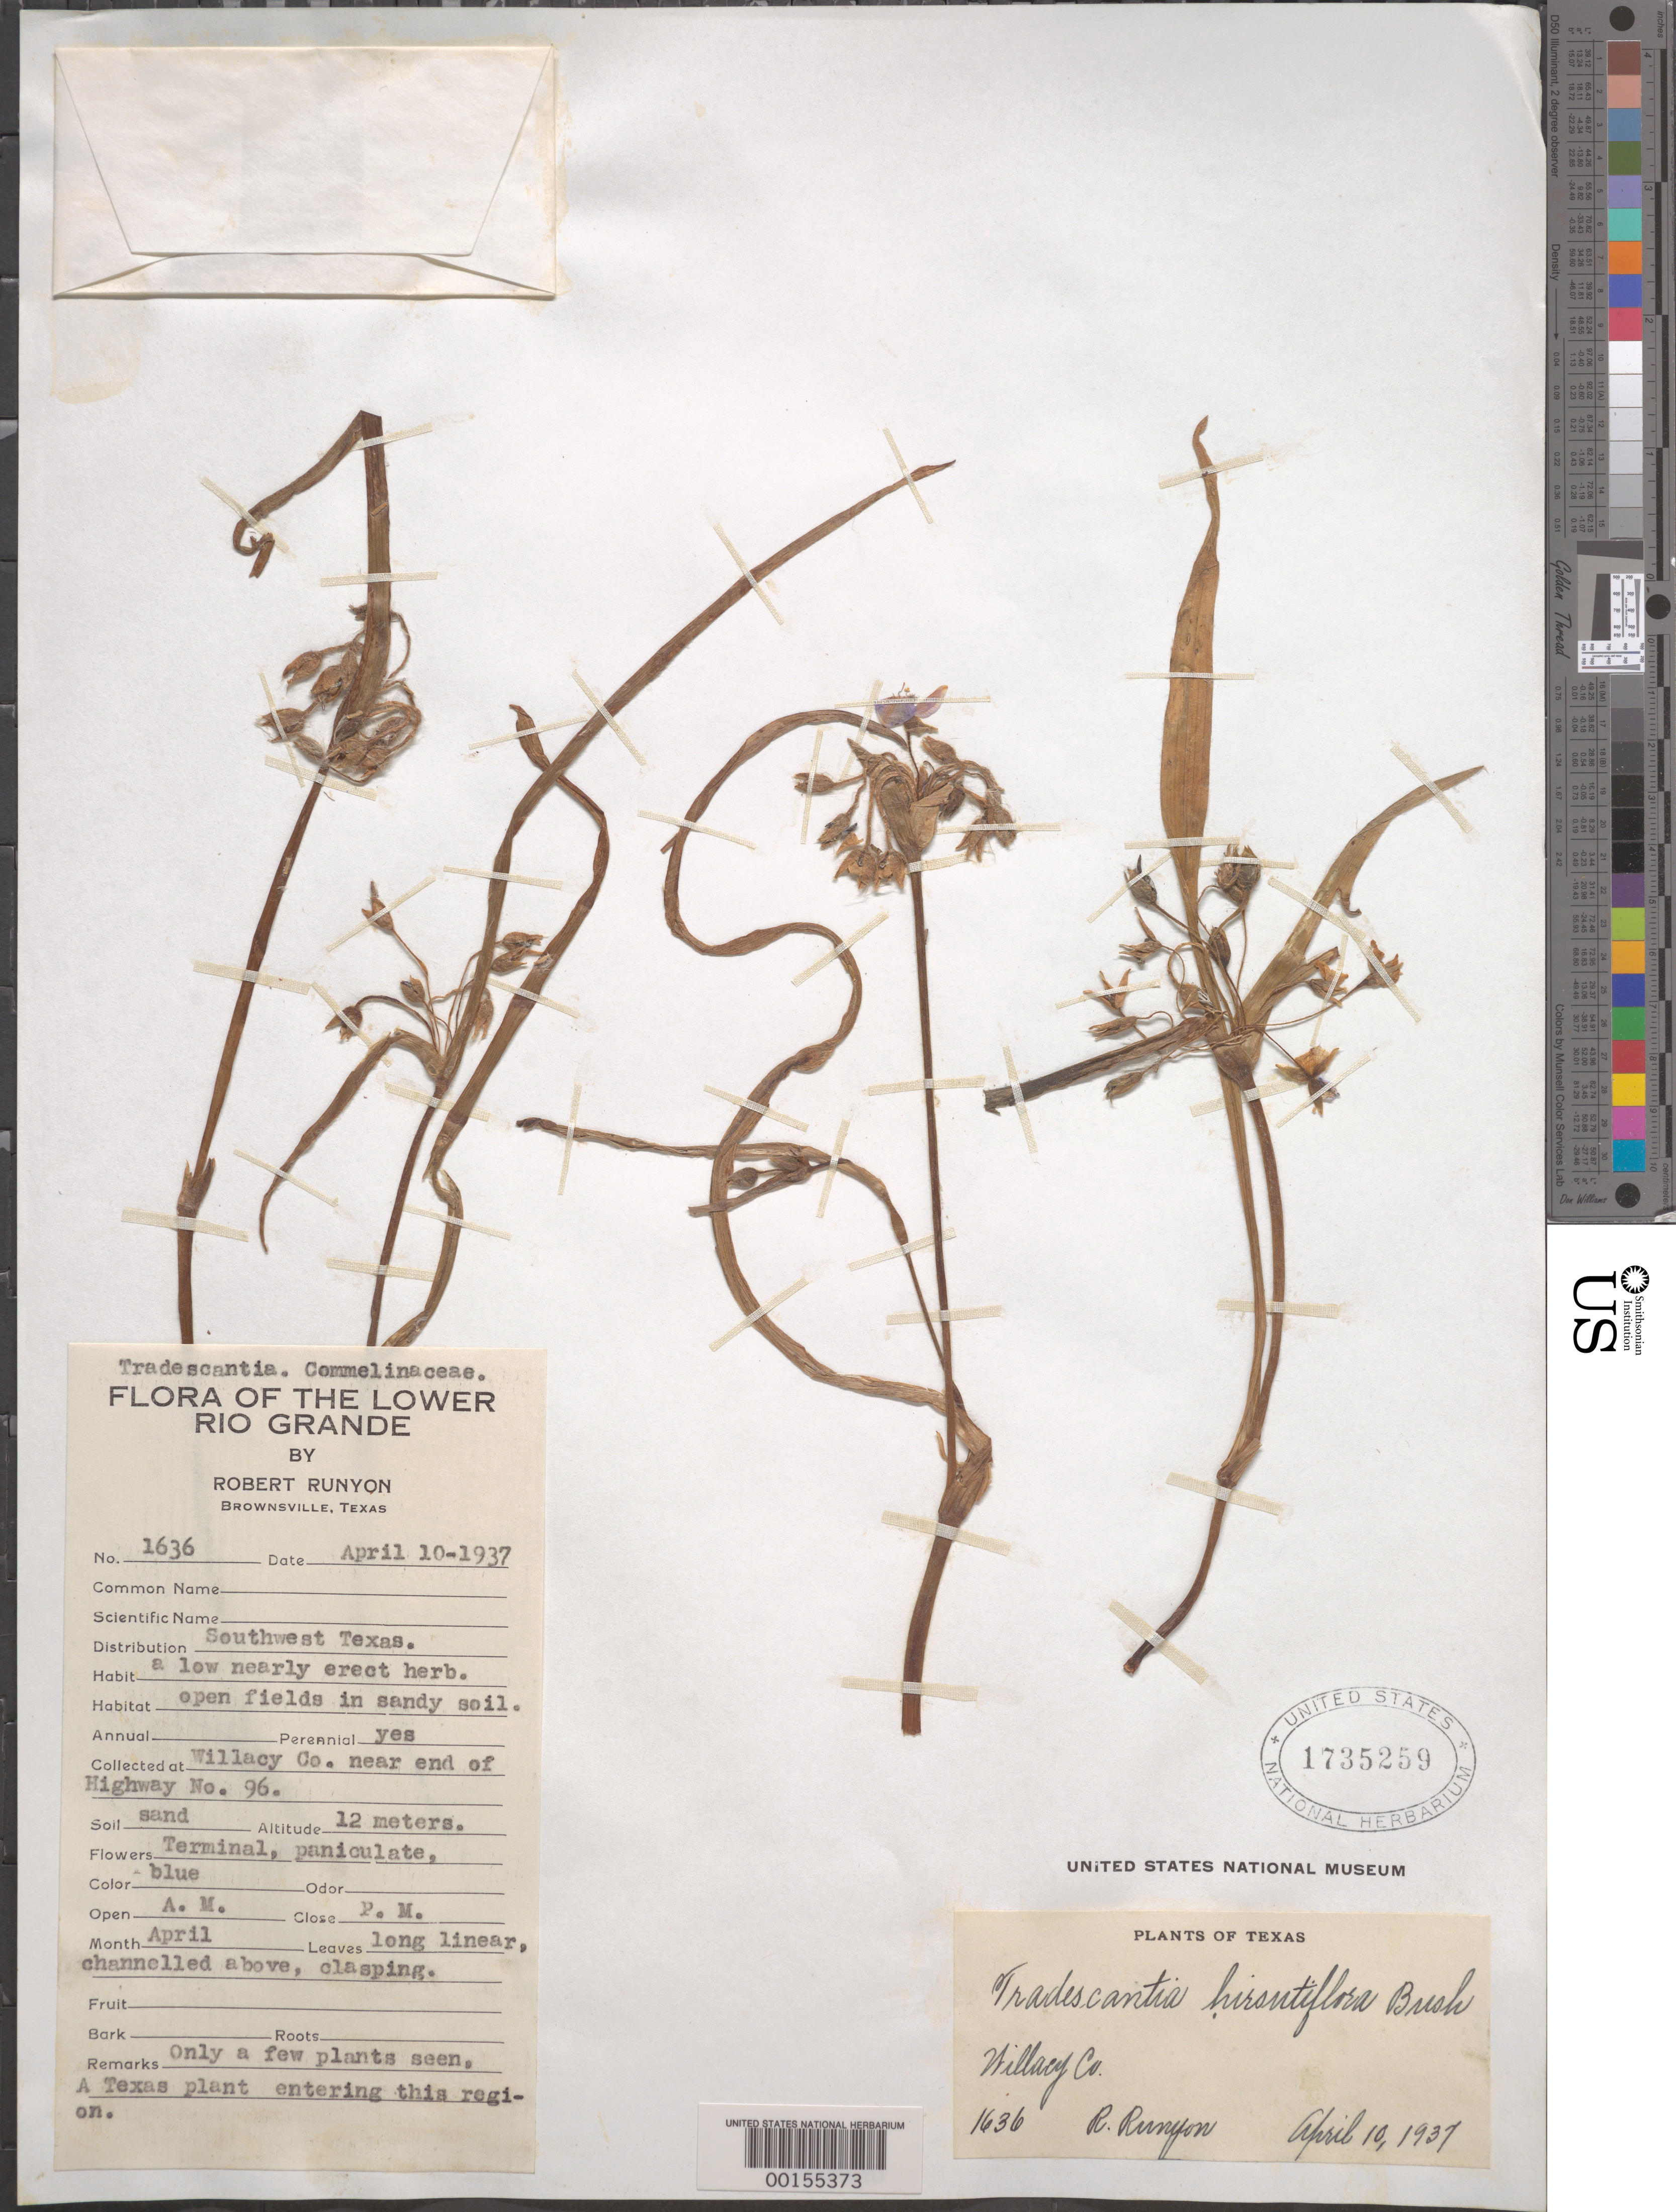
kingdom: Plantae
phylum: Tracheophyta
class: Liliopsida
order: Commelinales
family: Commelinaceae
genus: Tradescantia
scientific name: Tradescantia hirsutiflora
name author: Bush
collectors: R. Runyon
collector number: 1636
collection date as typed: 10 Apr 1937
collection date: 1937-04-10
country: United States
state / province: Texas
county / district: Willacy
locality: Hwy 96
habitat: Sandy soil, open field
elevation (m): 12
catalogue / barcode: US 1735259